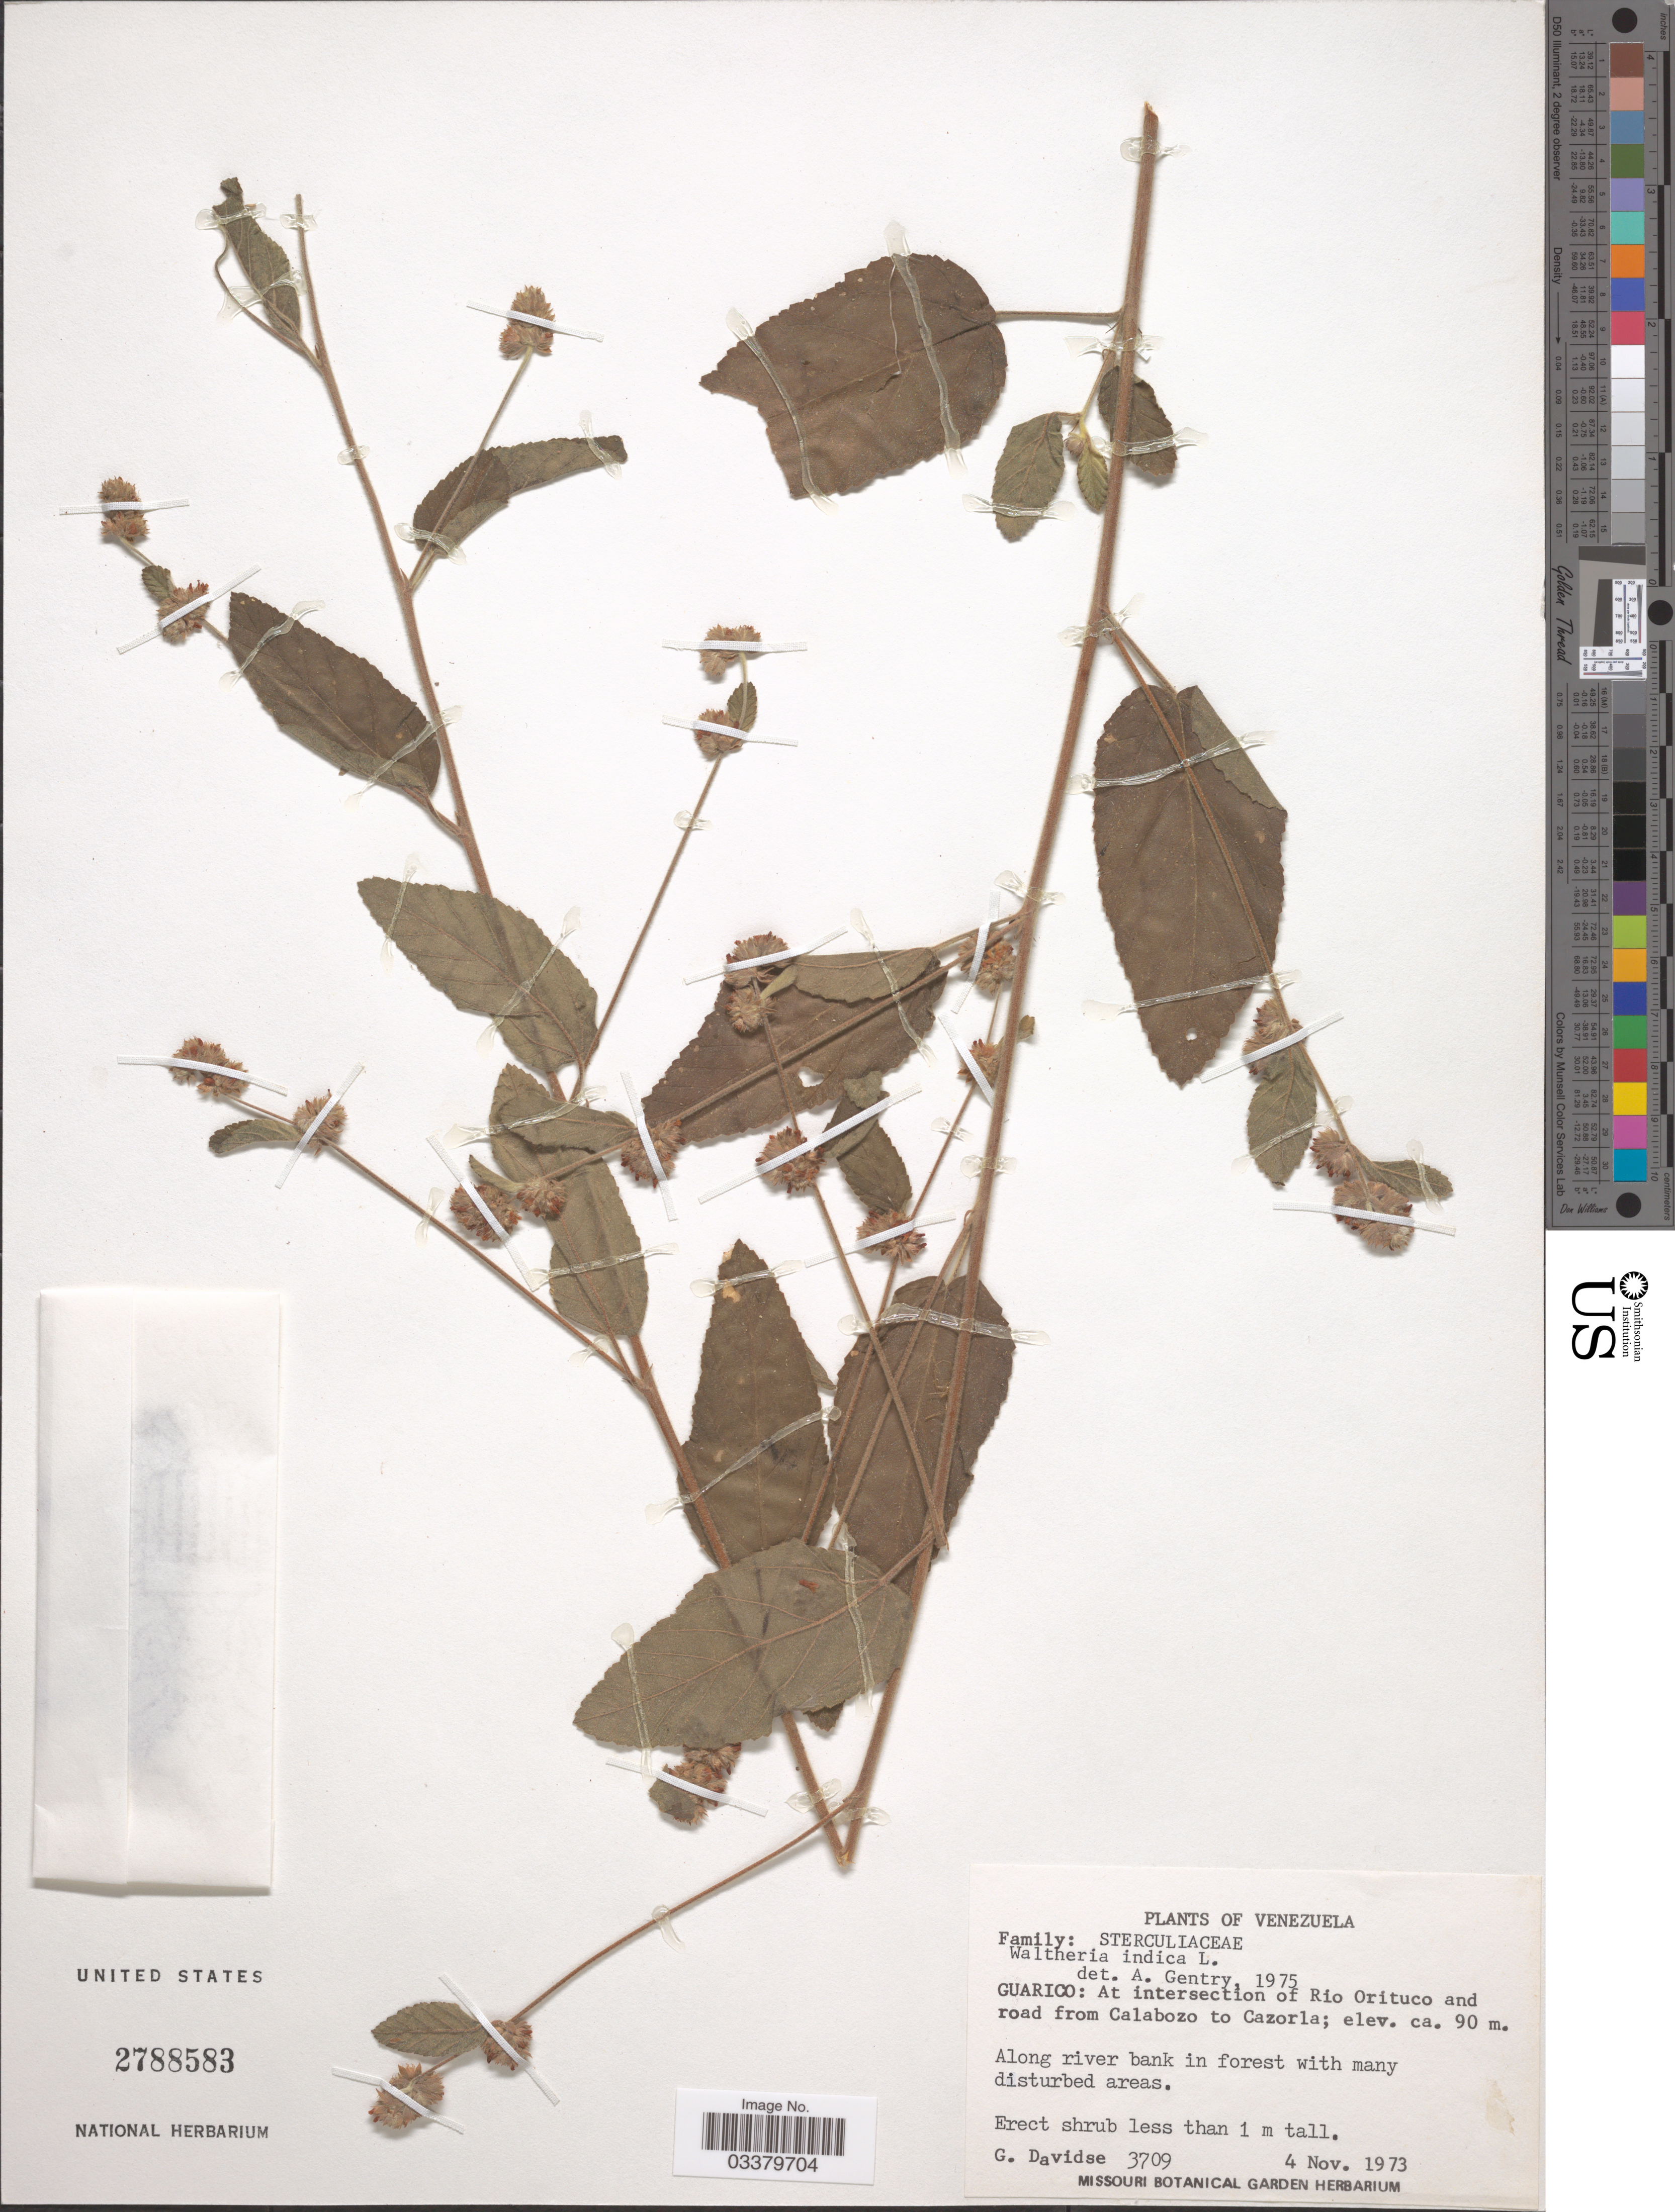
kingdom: Plantae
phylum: Tracheophyta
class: Magnoliopsida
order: Malvales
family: Malvaceae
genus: Waltheria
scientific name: Waltheria indica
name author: L.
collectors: G. Davidse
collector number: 3709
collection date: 1973-11-04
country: Venezuela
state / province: Guárico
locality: At intersection of Rio Orituco and road from Calabozo to Cazorla.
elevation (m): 90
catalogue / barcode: US 2788583